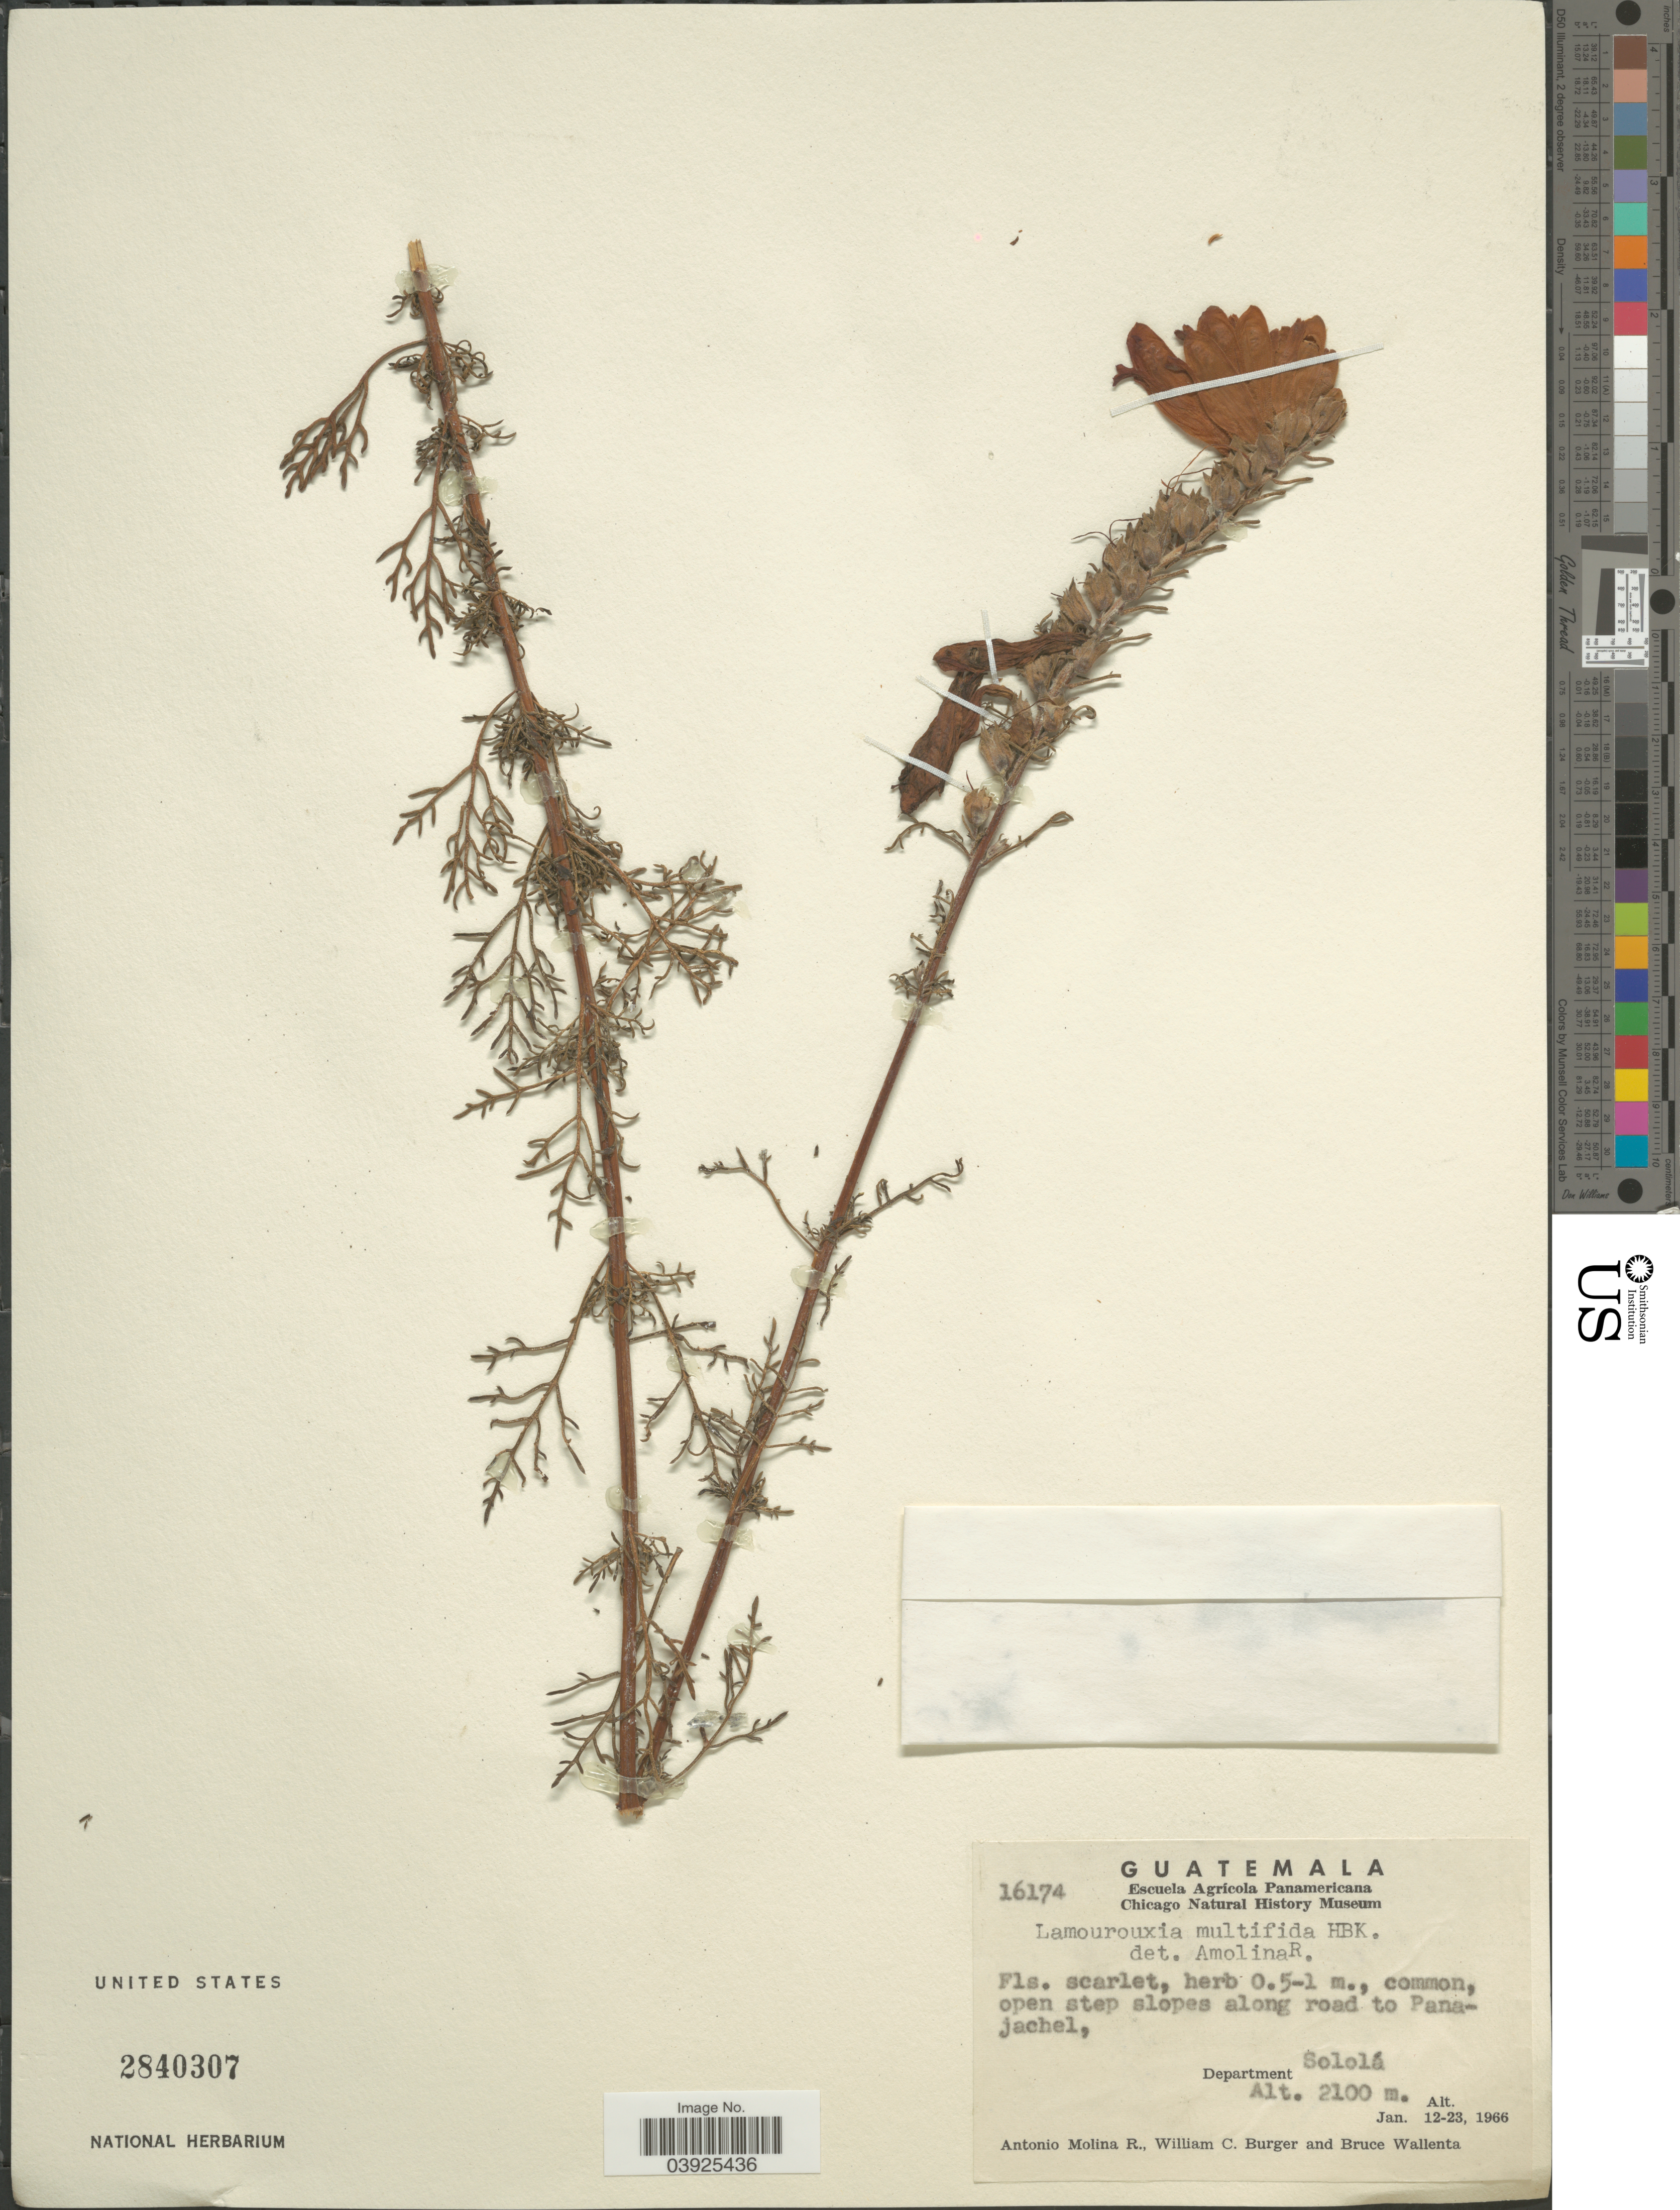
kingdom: Plantae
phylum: Tracheophyta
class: Magnoliopsida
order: Lamiales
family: Orobanchaceae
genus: Lamourouxia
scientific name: Lamourouxia multifida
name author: Kunth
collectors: A. Molina R., W. Burger & B. Wallenta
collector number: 16174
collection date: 1966-01-12/1966-01-23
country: Guatemala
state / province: Solola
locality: Open step slopes along road to Pana-jachel, Department Sololá.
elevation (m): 2100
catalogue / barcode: US 2840307